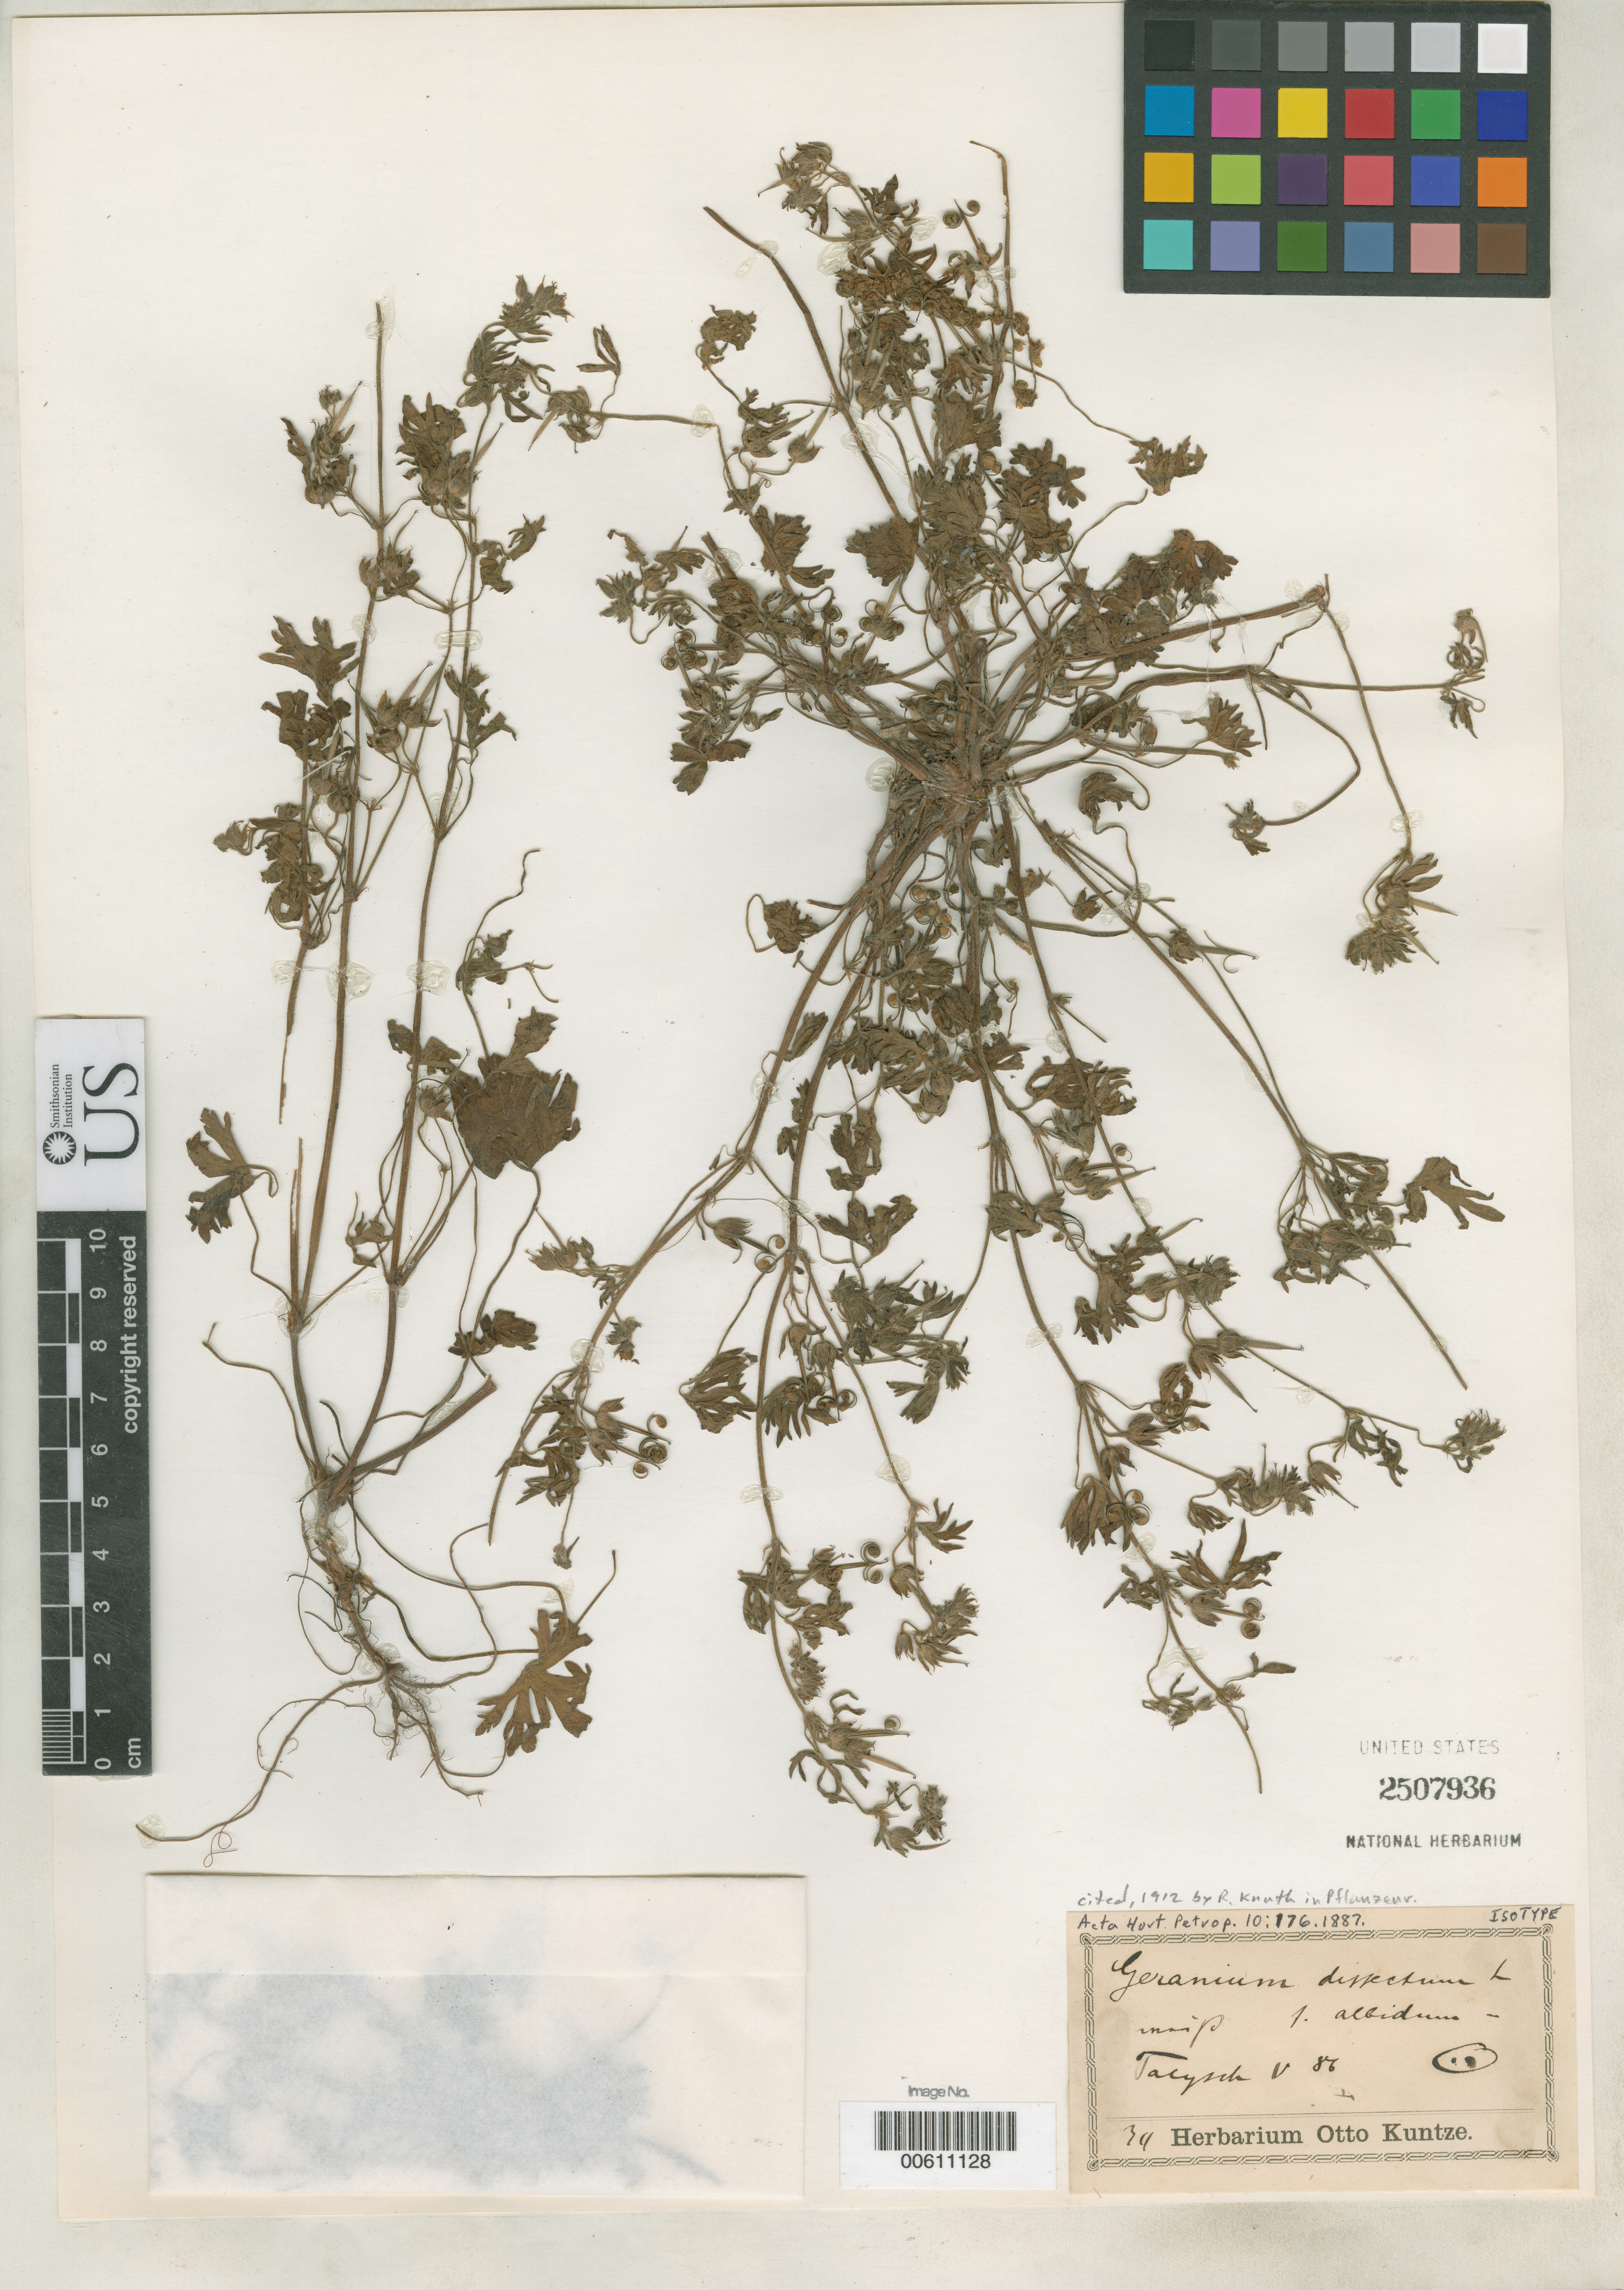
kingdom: Plantae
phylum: Tracheophyta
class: Magnoliopsida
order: Geraniales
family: Geraniaceae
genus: Geranium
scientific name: Geranium dissectum f. albidum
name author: Kuntze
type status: Isotype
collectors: C. S. Kunth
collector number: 34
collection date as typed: May 1886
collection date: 1886-05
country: Azerbaijan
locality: Talysch.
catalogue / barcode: US 2507936